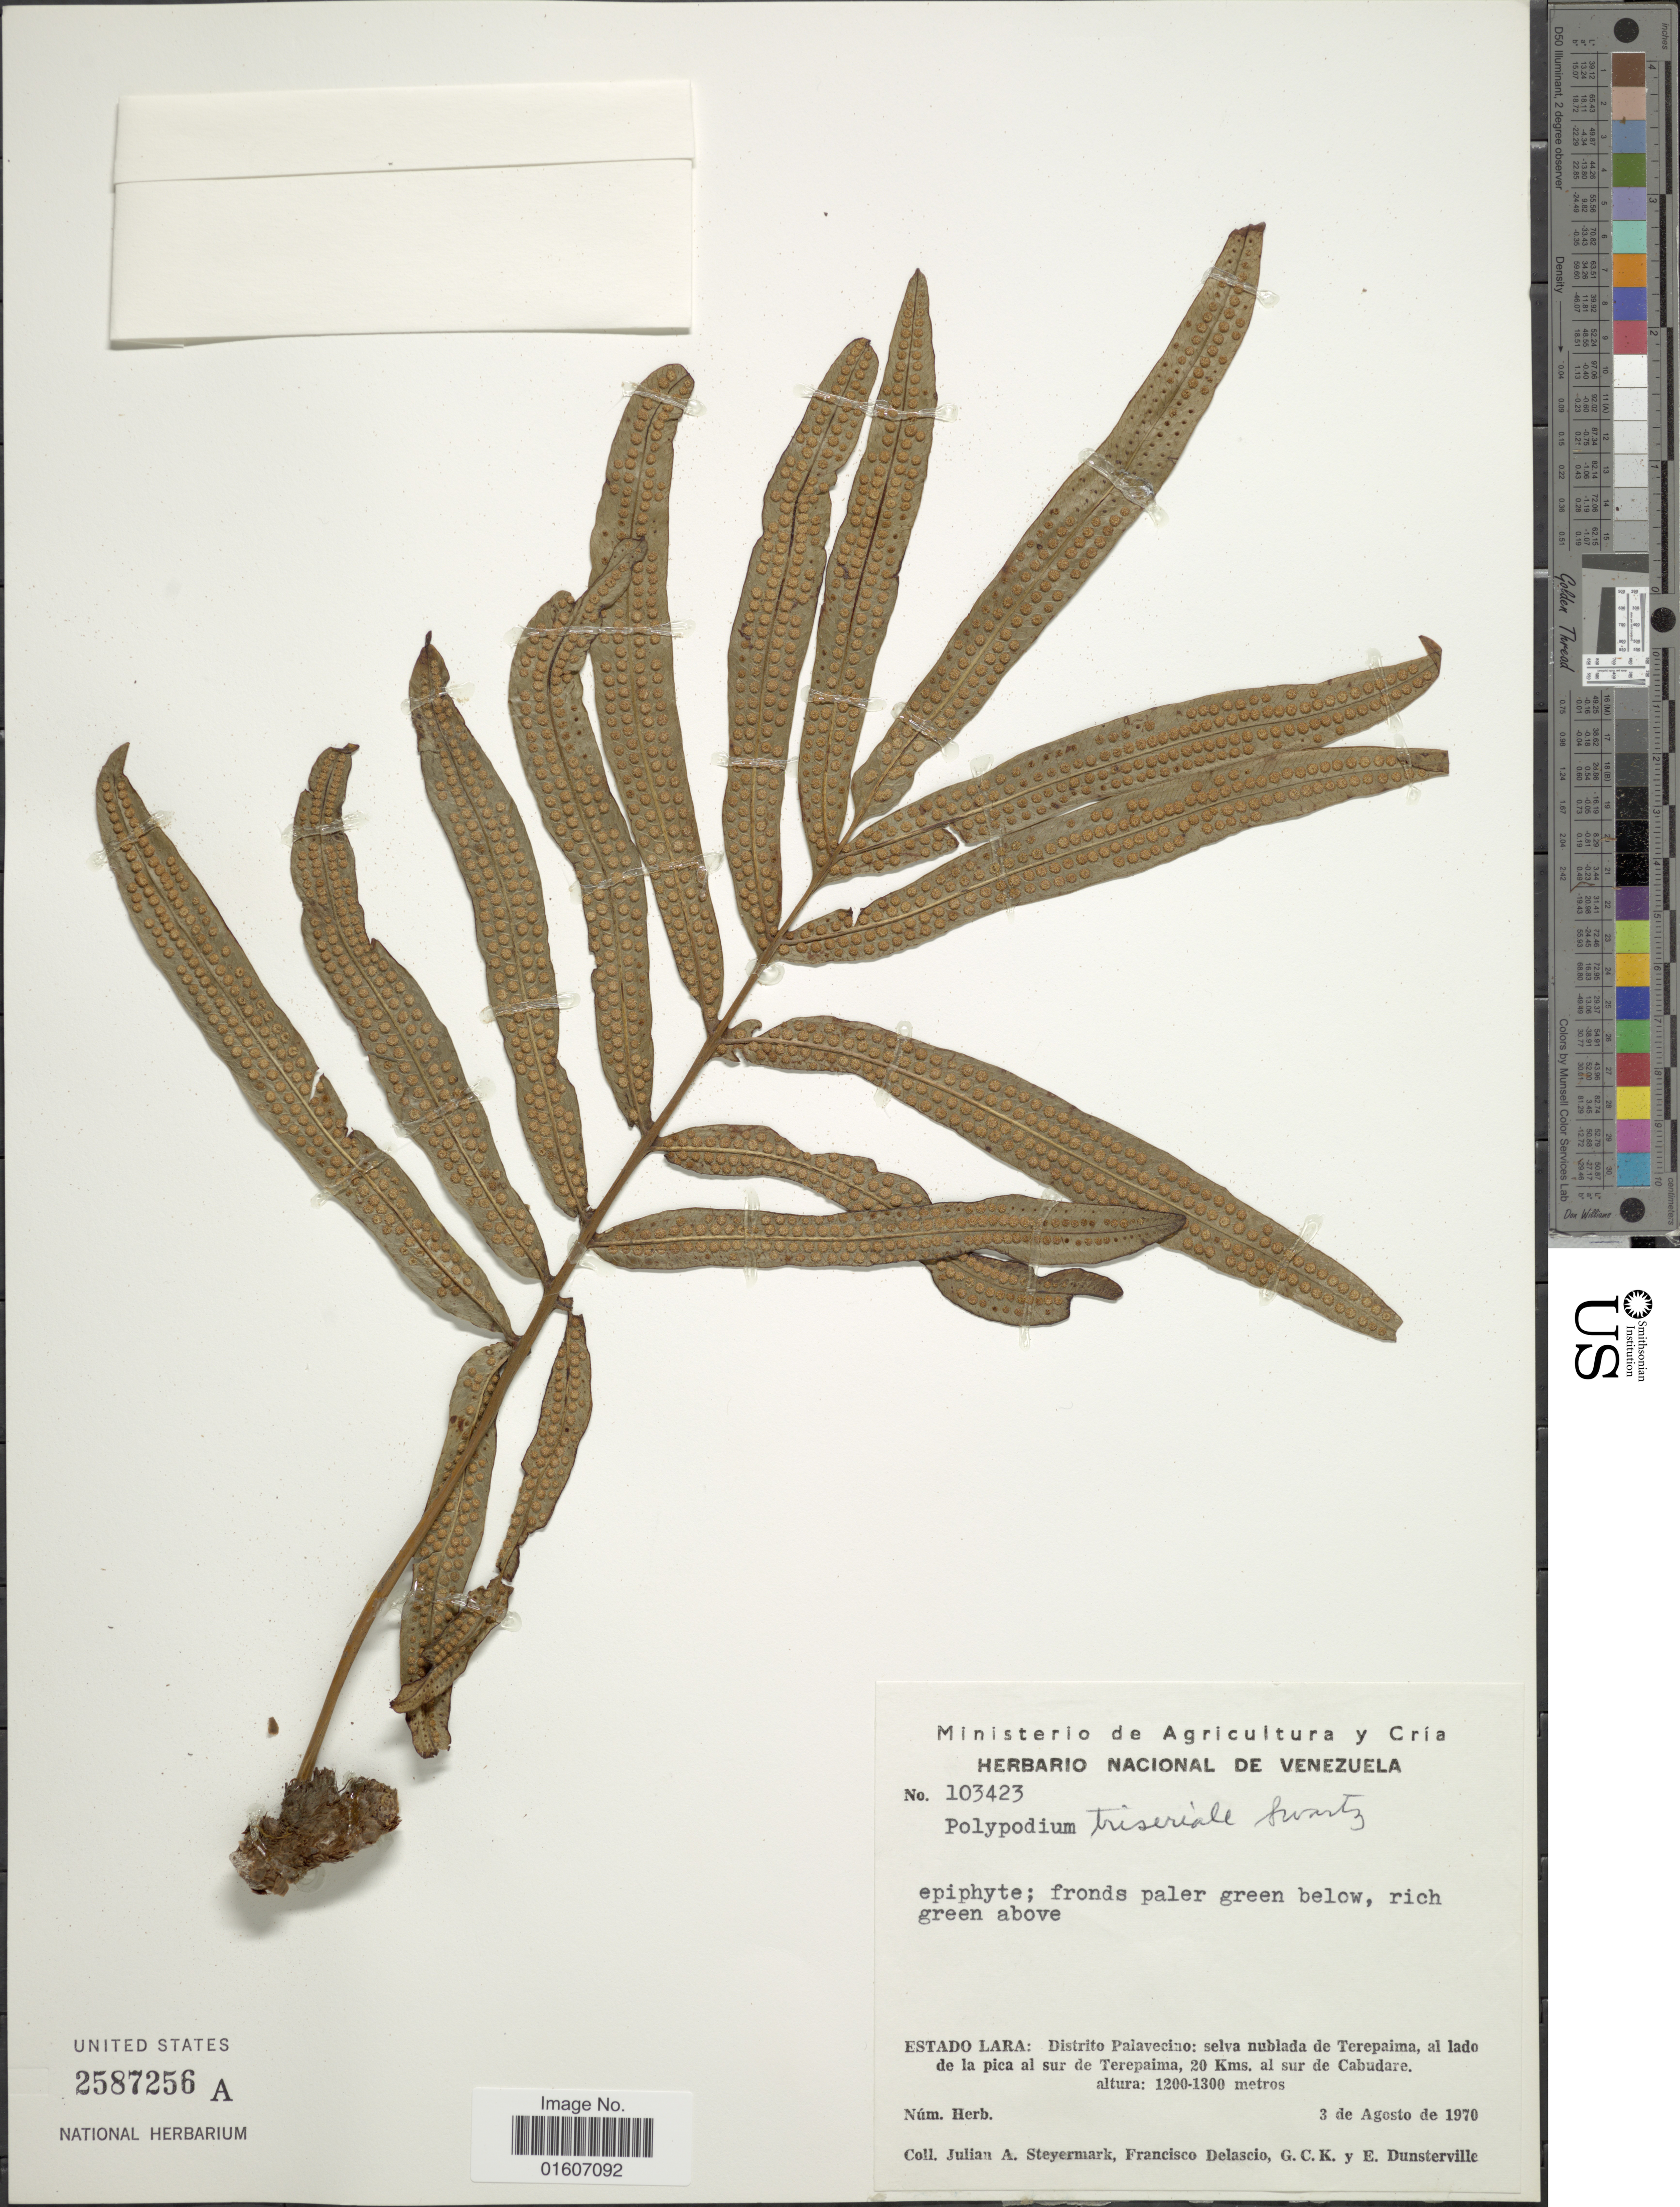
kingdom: Plantae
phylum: Tracheophyta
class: Polypodiopsida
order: Polypodiales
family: Polypodiaceae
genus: Serpocaulon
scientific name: Serpocaulon triseriale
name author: (Sw.) A.R. Sm.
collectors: J. Steyermark, F. Delascio C. & E. Dunsterville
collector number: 103423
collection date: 1970-08-03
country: Venezuela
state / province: Lara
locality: Distrito Palavecino: selva nublada de Terepaima, al lado de la pica al sur de Terepaima, 20 Kms al sur de Cabudare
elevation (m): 1200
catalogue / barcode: US 2587256A